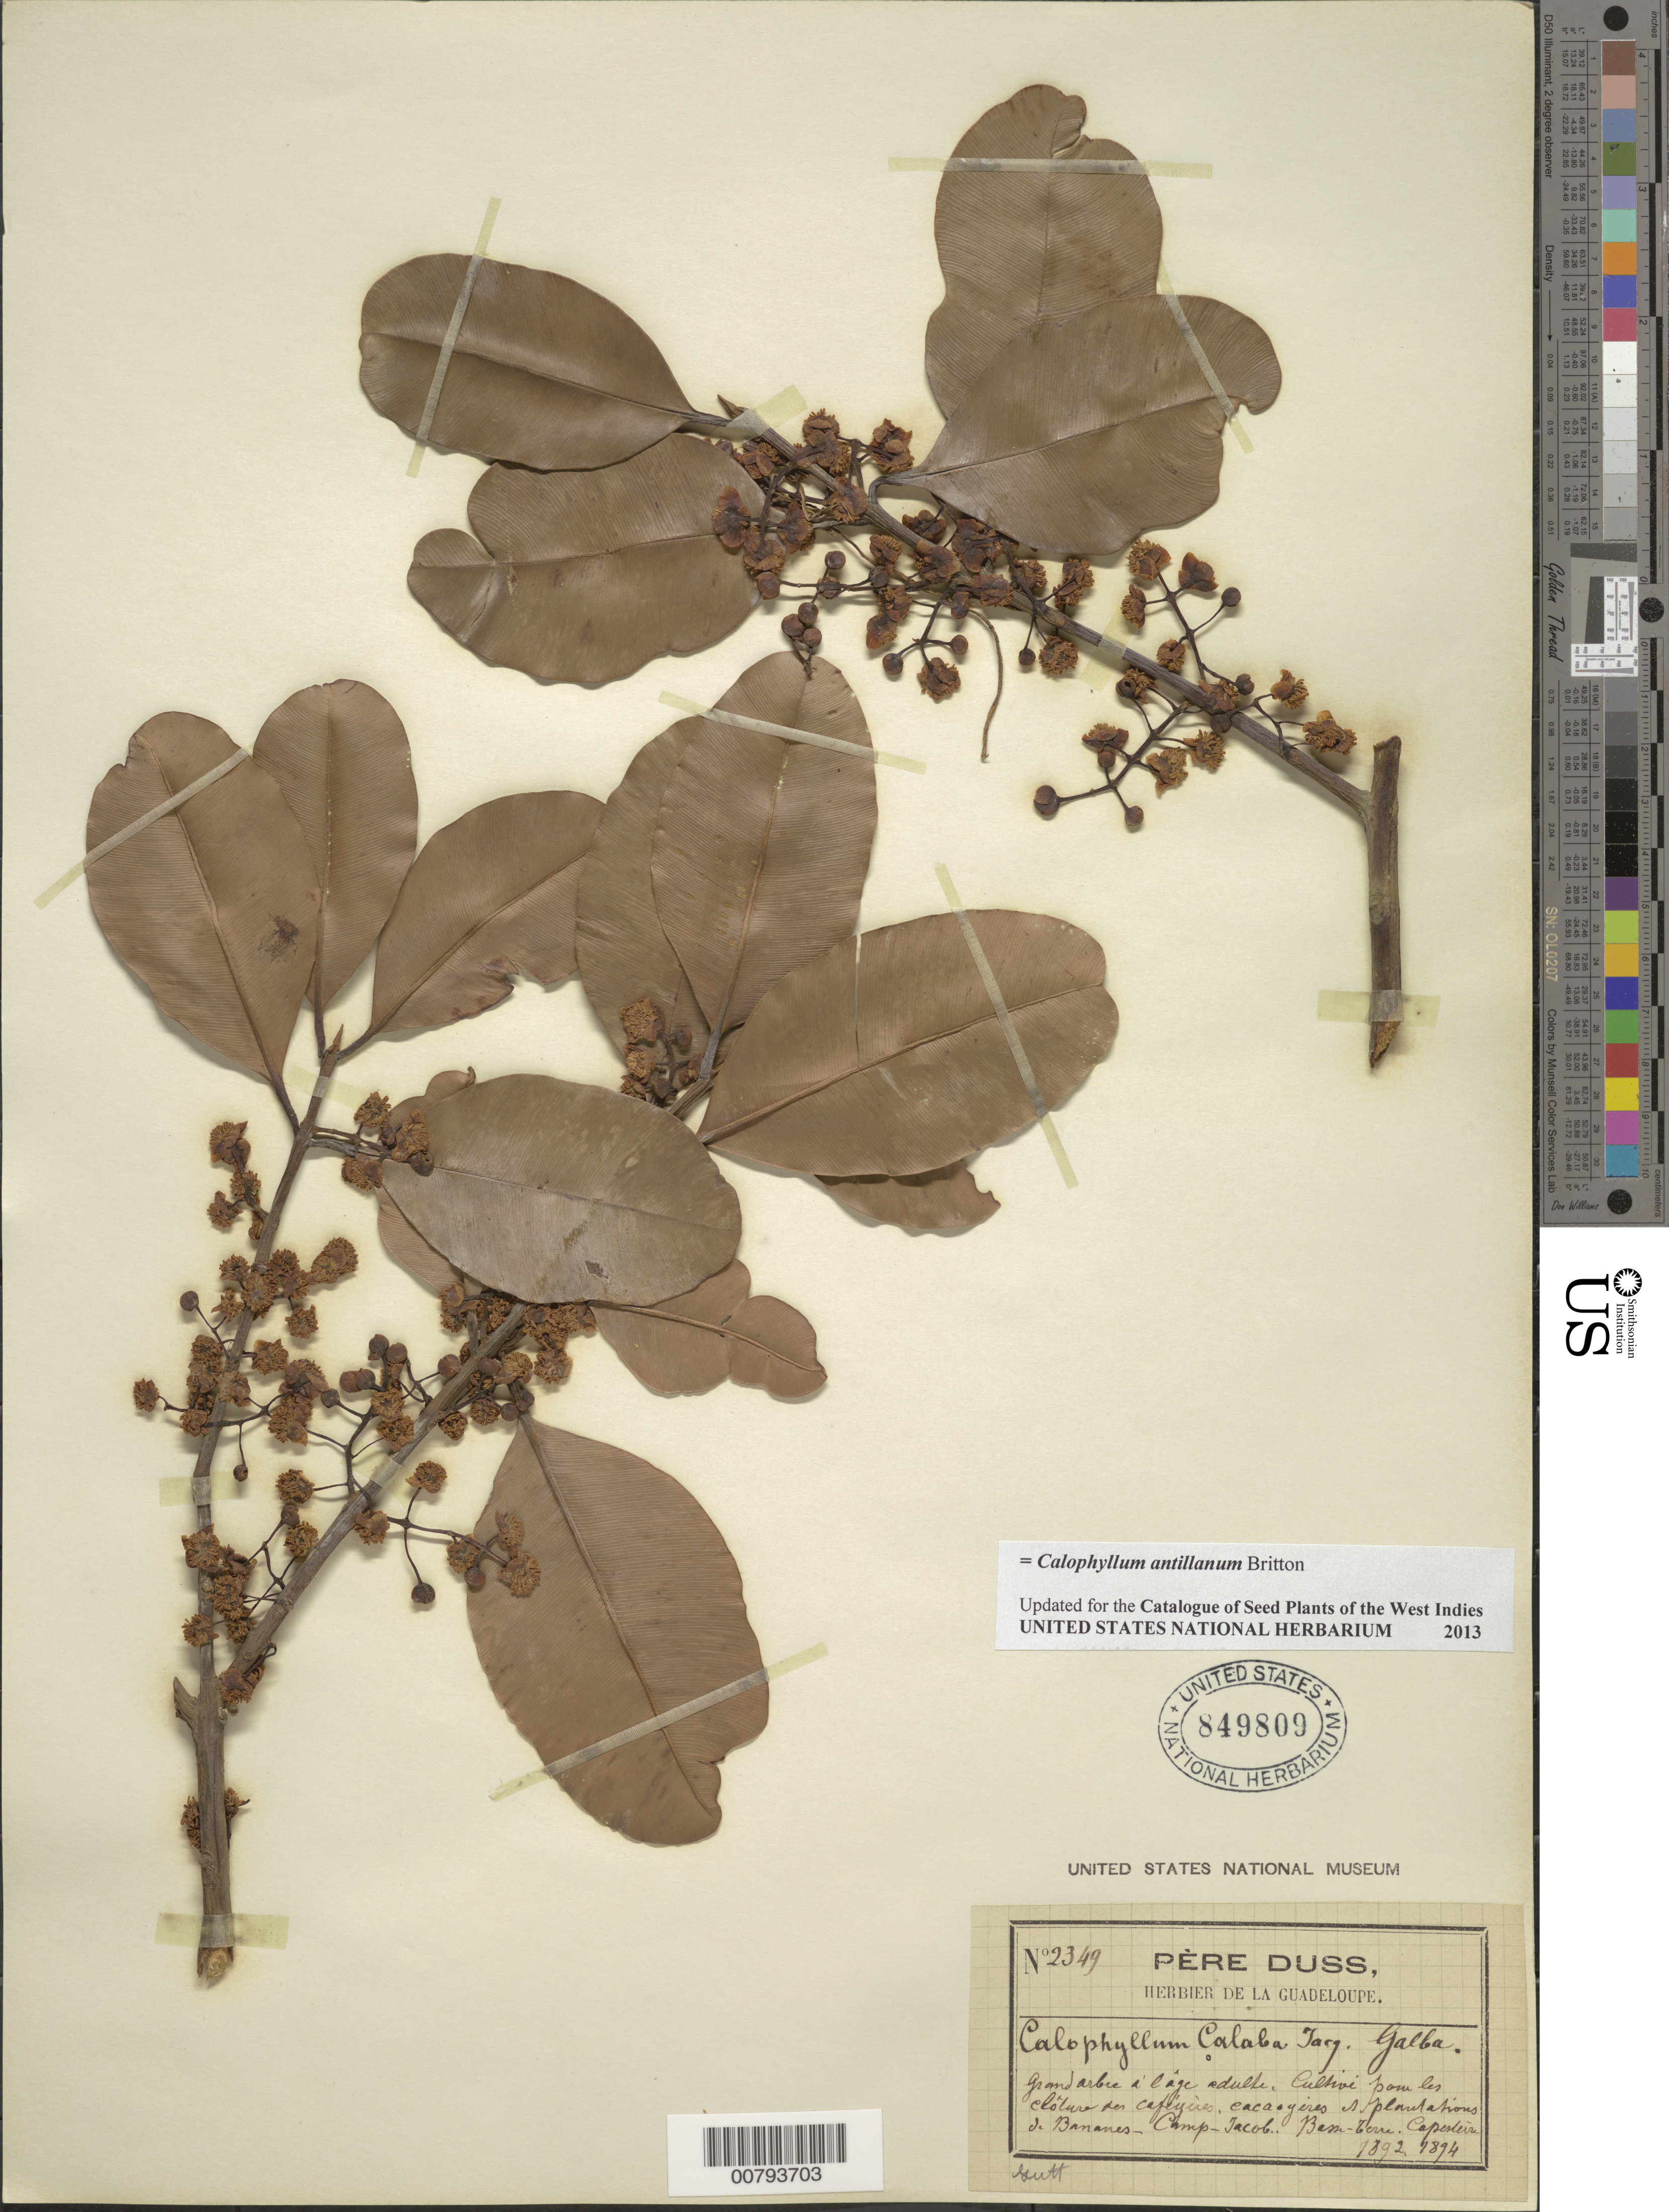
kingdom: Plantae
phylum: Tracheophyta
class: Magnoliopsida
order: Malpighiales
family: Calophyllaceae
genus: Calophyllum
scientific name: Calophyllum antillanum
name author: Britton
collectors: Père Duss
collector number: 2349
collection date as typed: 1892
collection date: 1892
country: Guadeloupe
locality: Galba. Camp-Jacob. Basse-Terre.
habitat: Banana Plantation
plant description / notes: Two spec. on sheet and 2 yrs. given, 2nd yr. 1894.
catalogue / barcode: US 849809